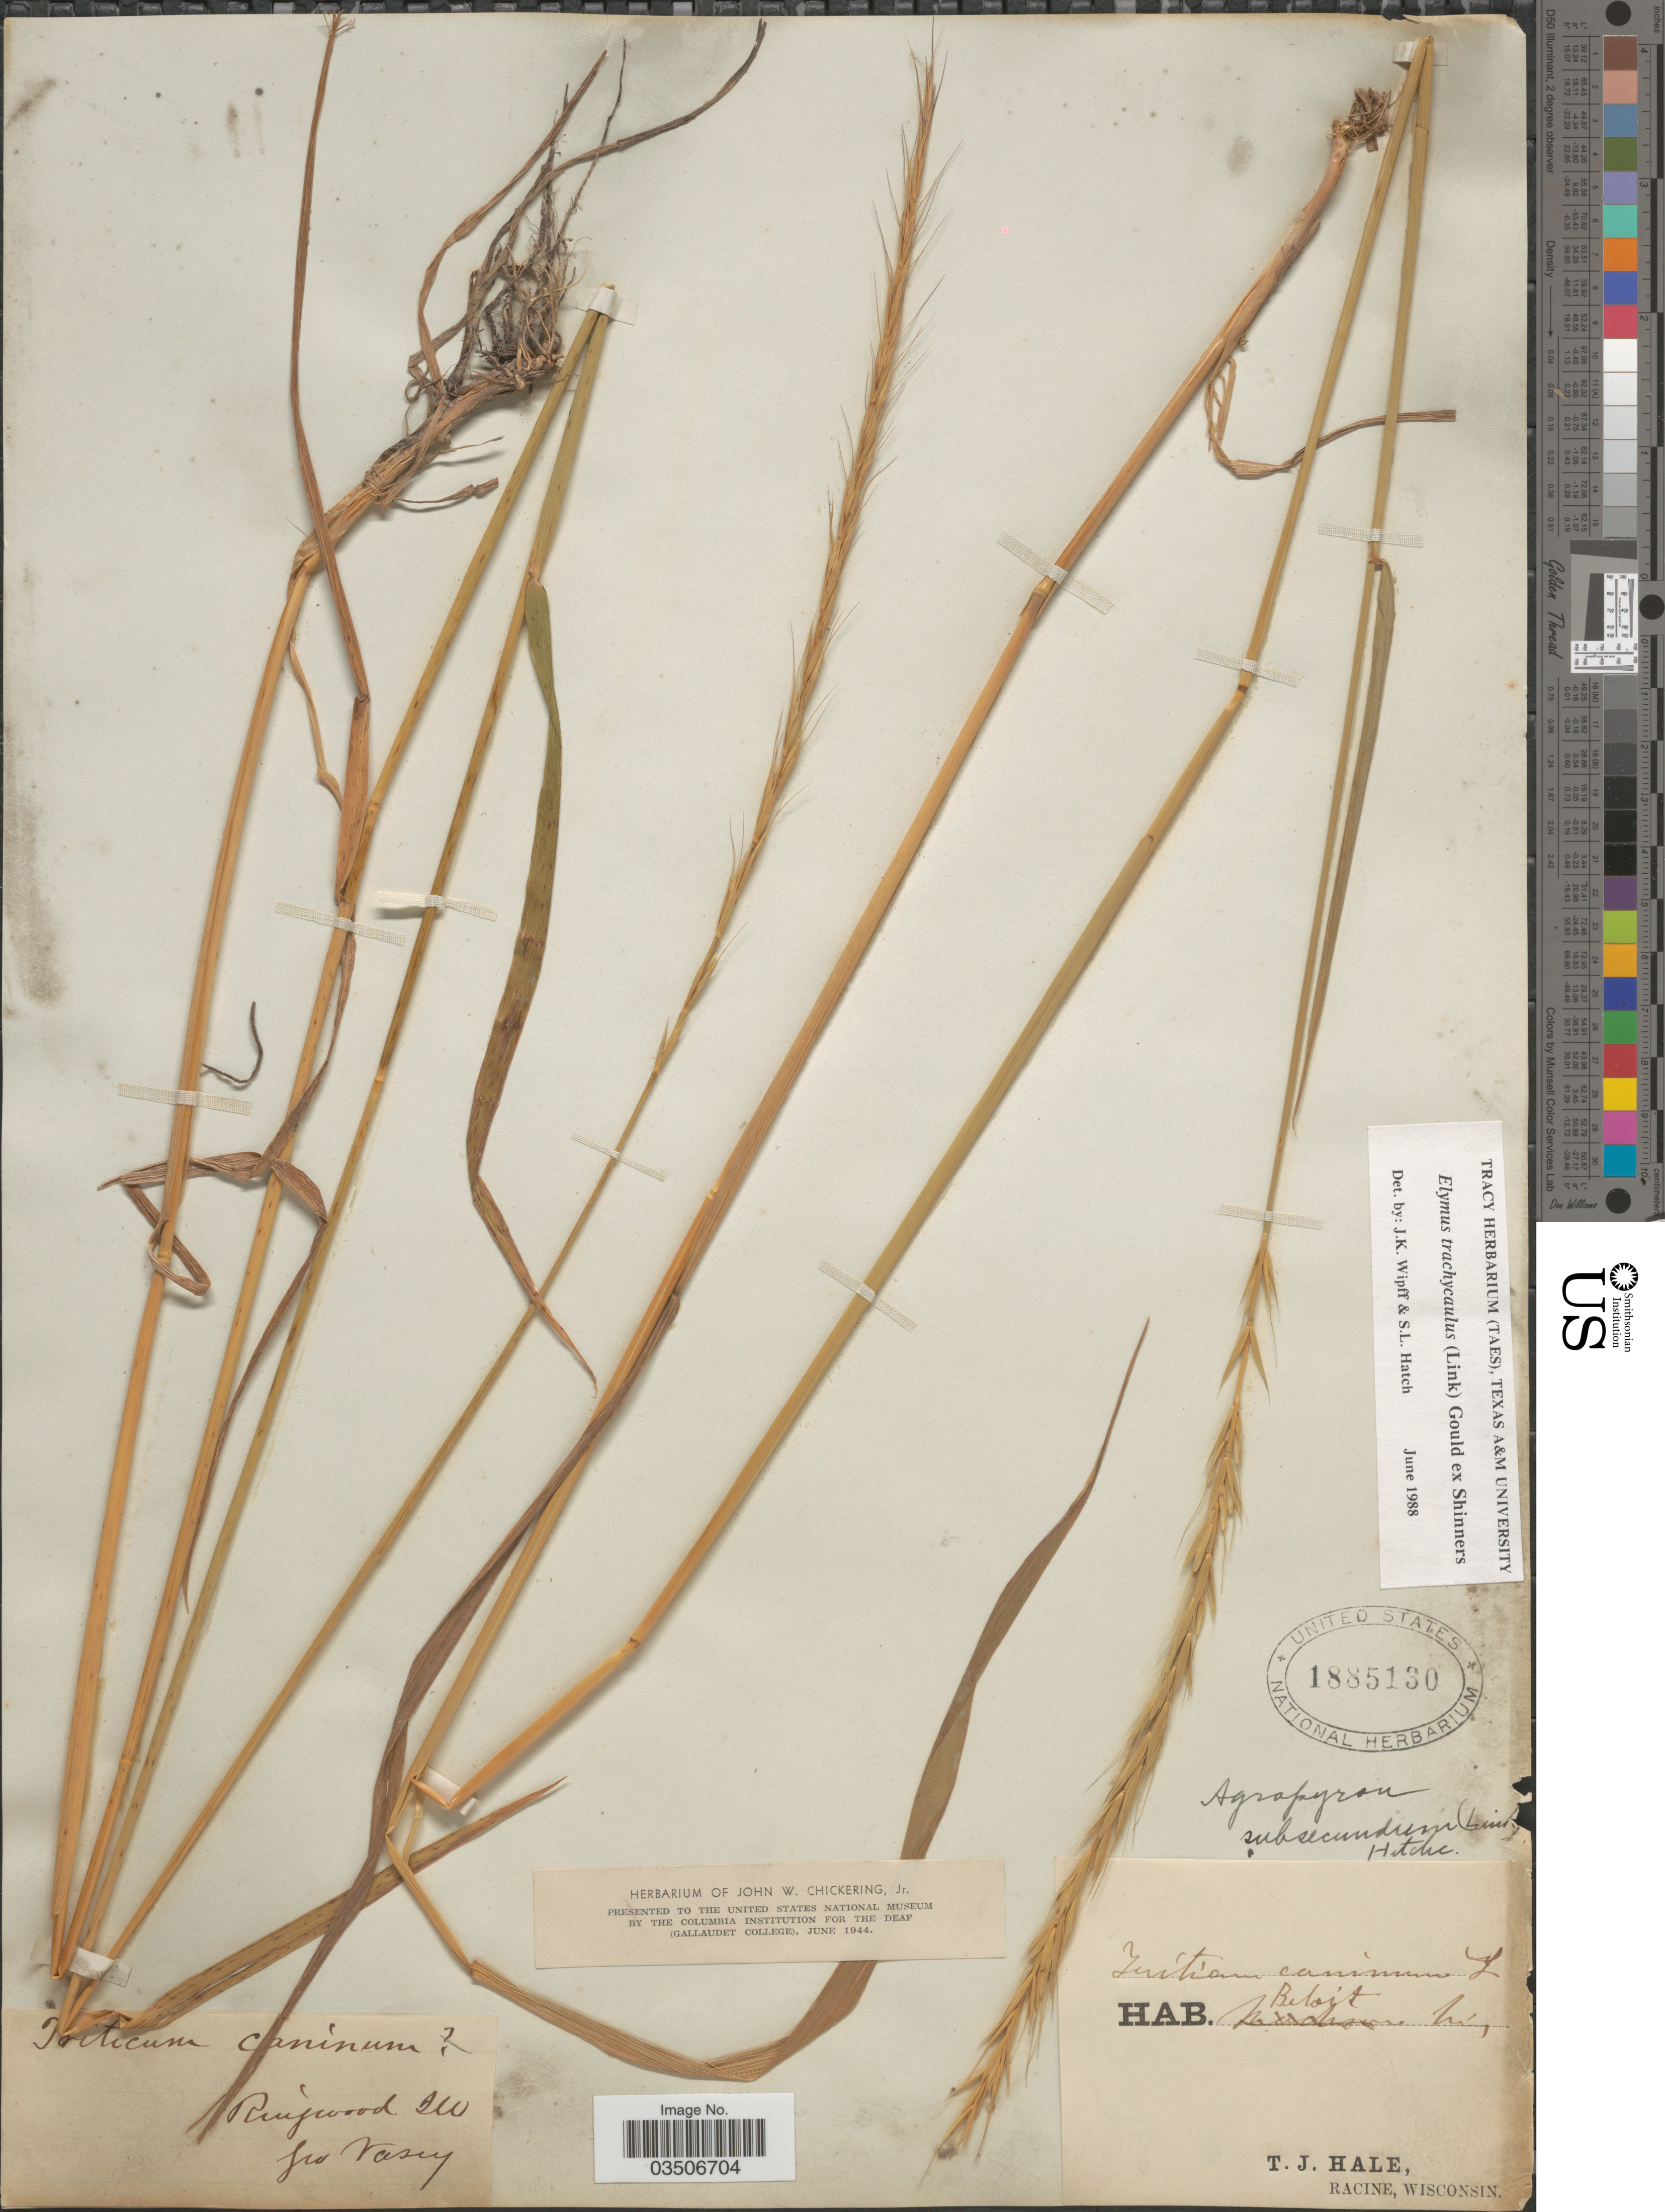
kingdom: Plantae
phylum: Tracheophyta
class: Liliopsida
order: Poales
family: Poaceae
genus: Elymus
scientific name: Elymus trachycaulus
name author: (Link) Gould ex Shinners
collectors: T. Hale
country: United States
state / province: Wisconsin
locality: Beloit.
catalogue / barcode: US 1885130